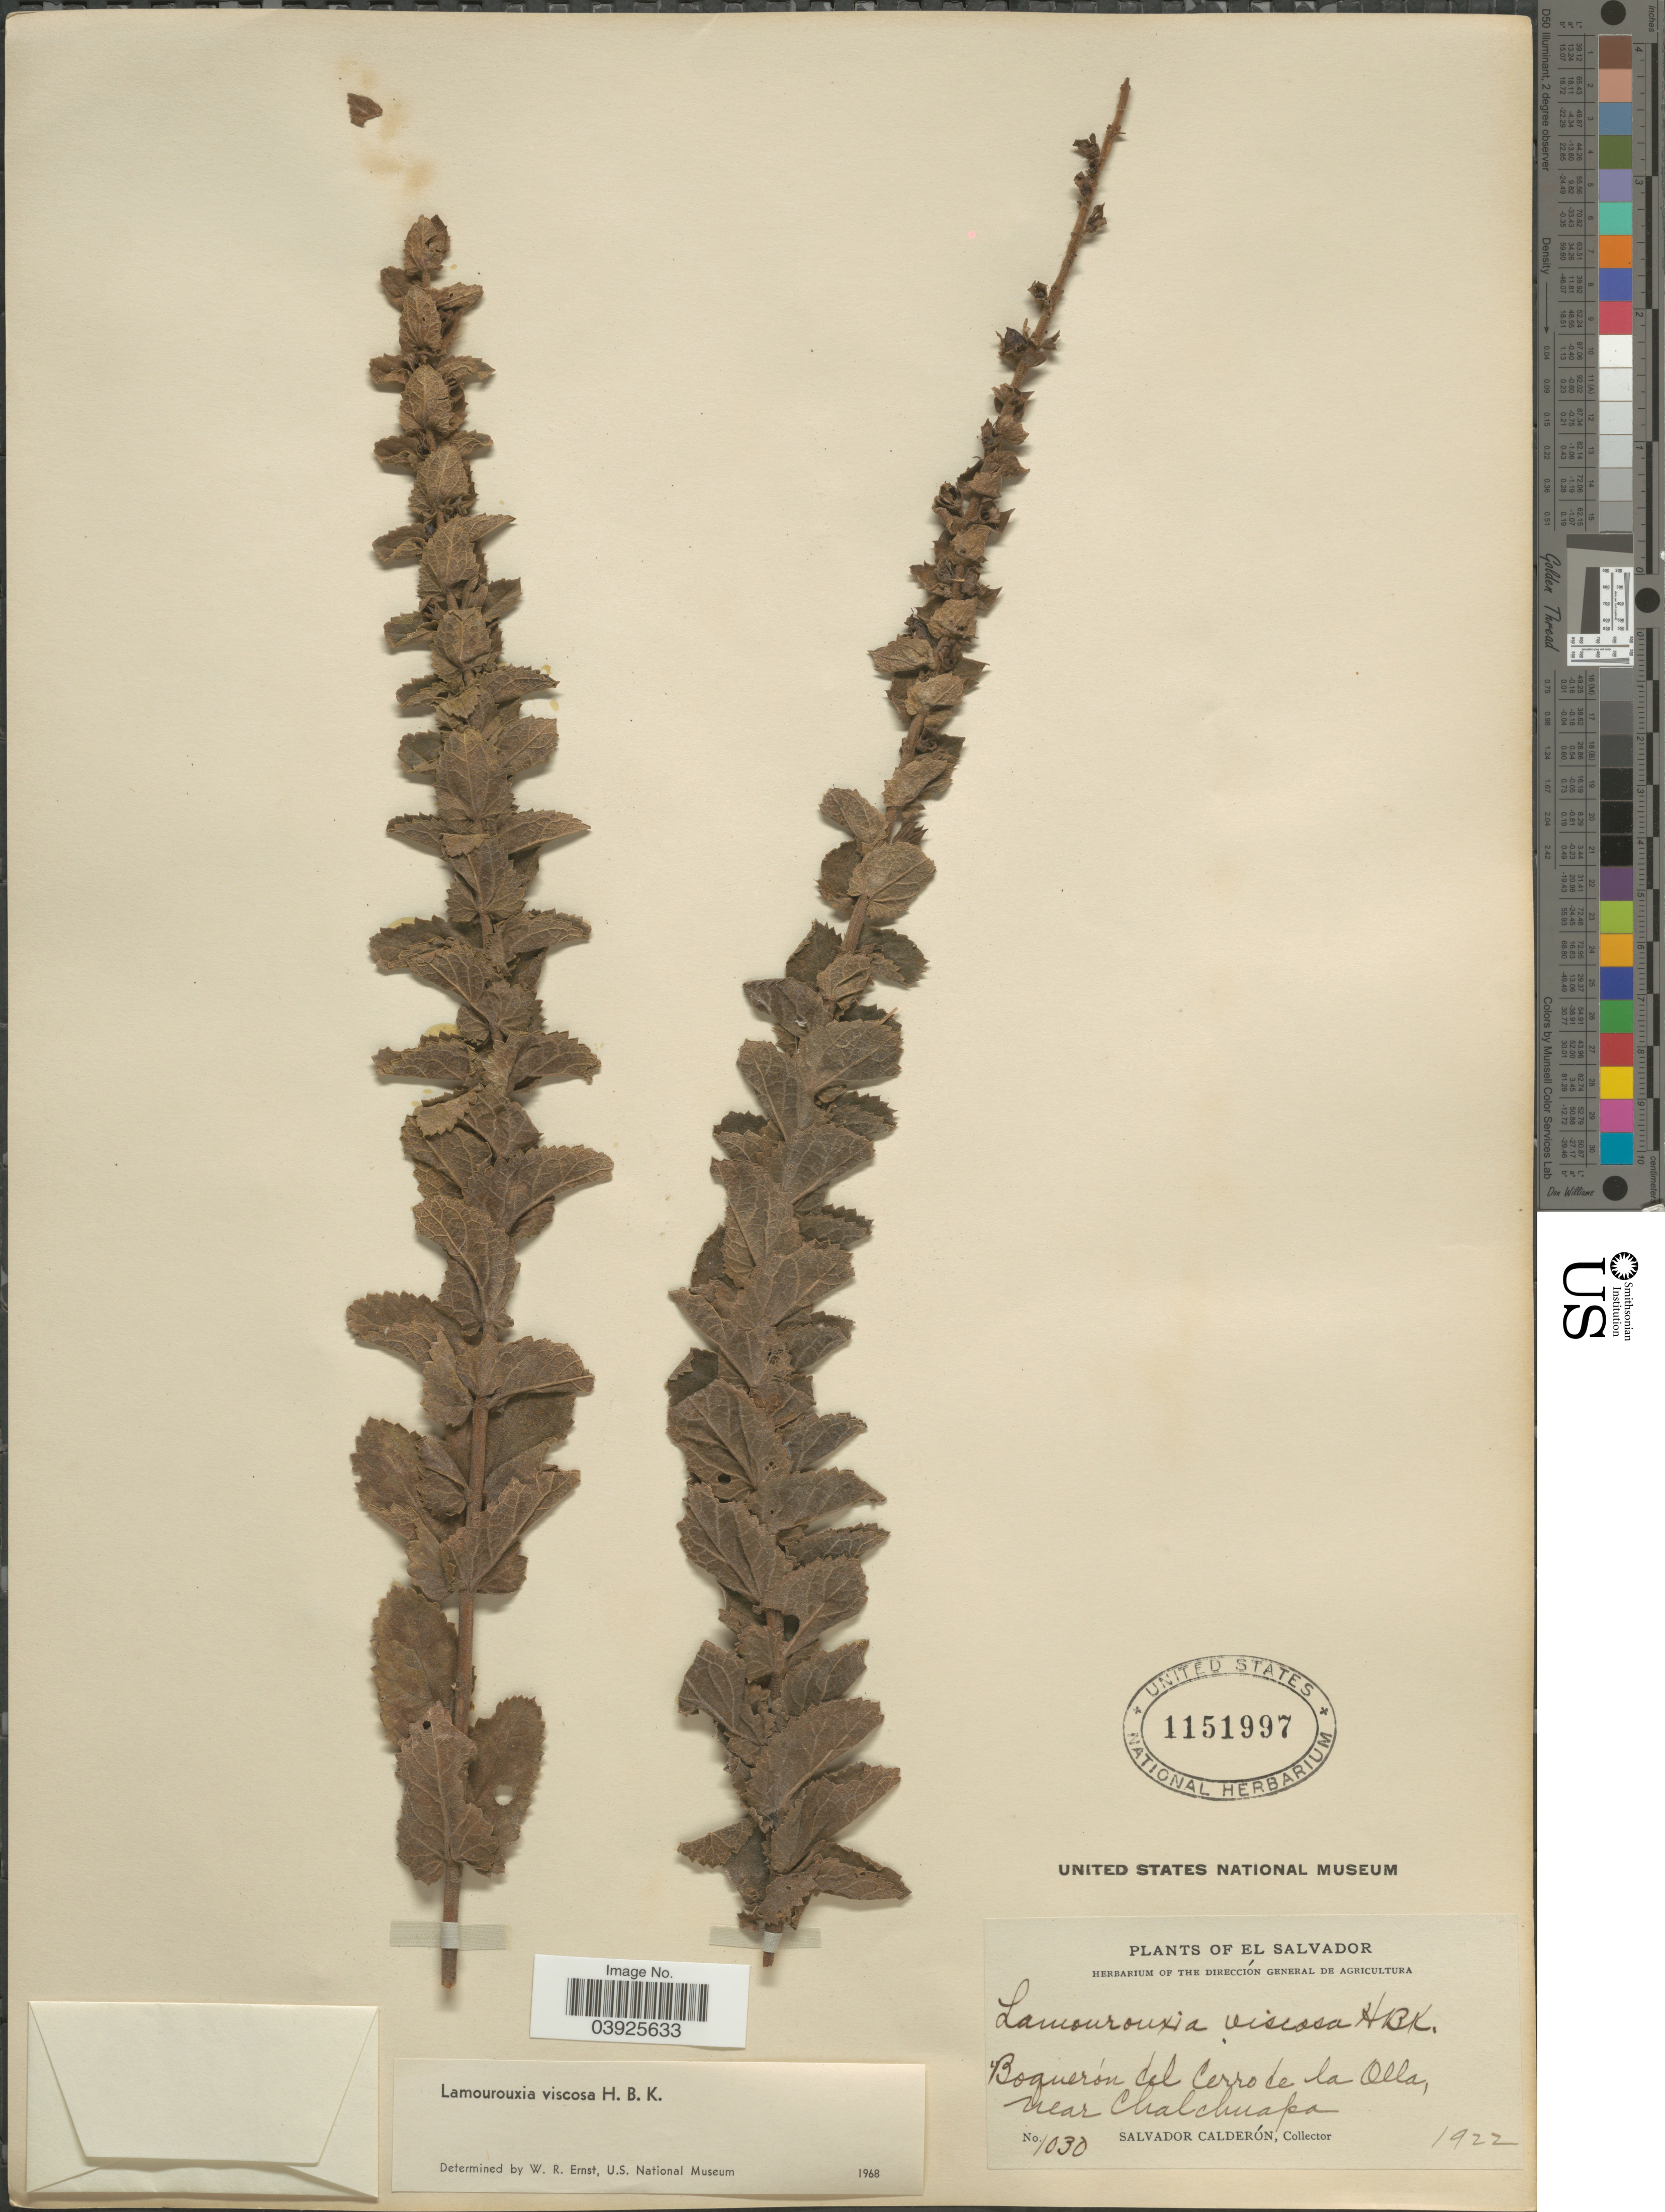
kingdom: Plantae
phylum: Tracheophyta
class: Magnoliopsida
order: Lamiales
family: Orobanchaceae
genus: Lamourouxia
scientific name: Lamourouxia viscosa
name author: Kunth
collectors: S. Calderón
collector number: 1030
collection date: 1922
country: El Salvador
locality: Boquerón del Cerro de la Olla, near Chalchuapa.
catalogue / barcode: US 1151997